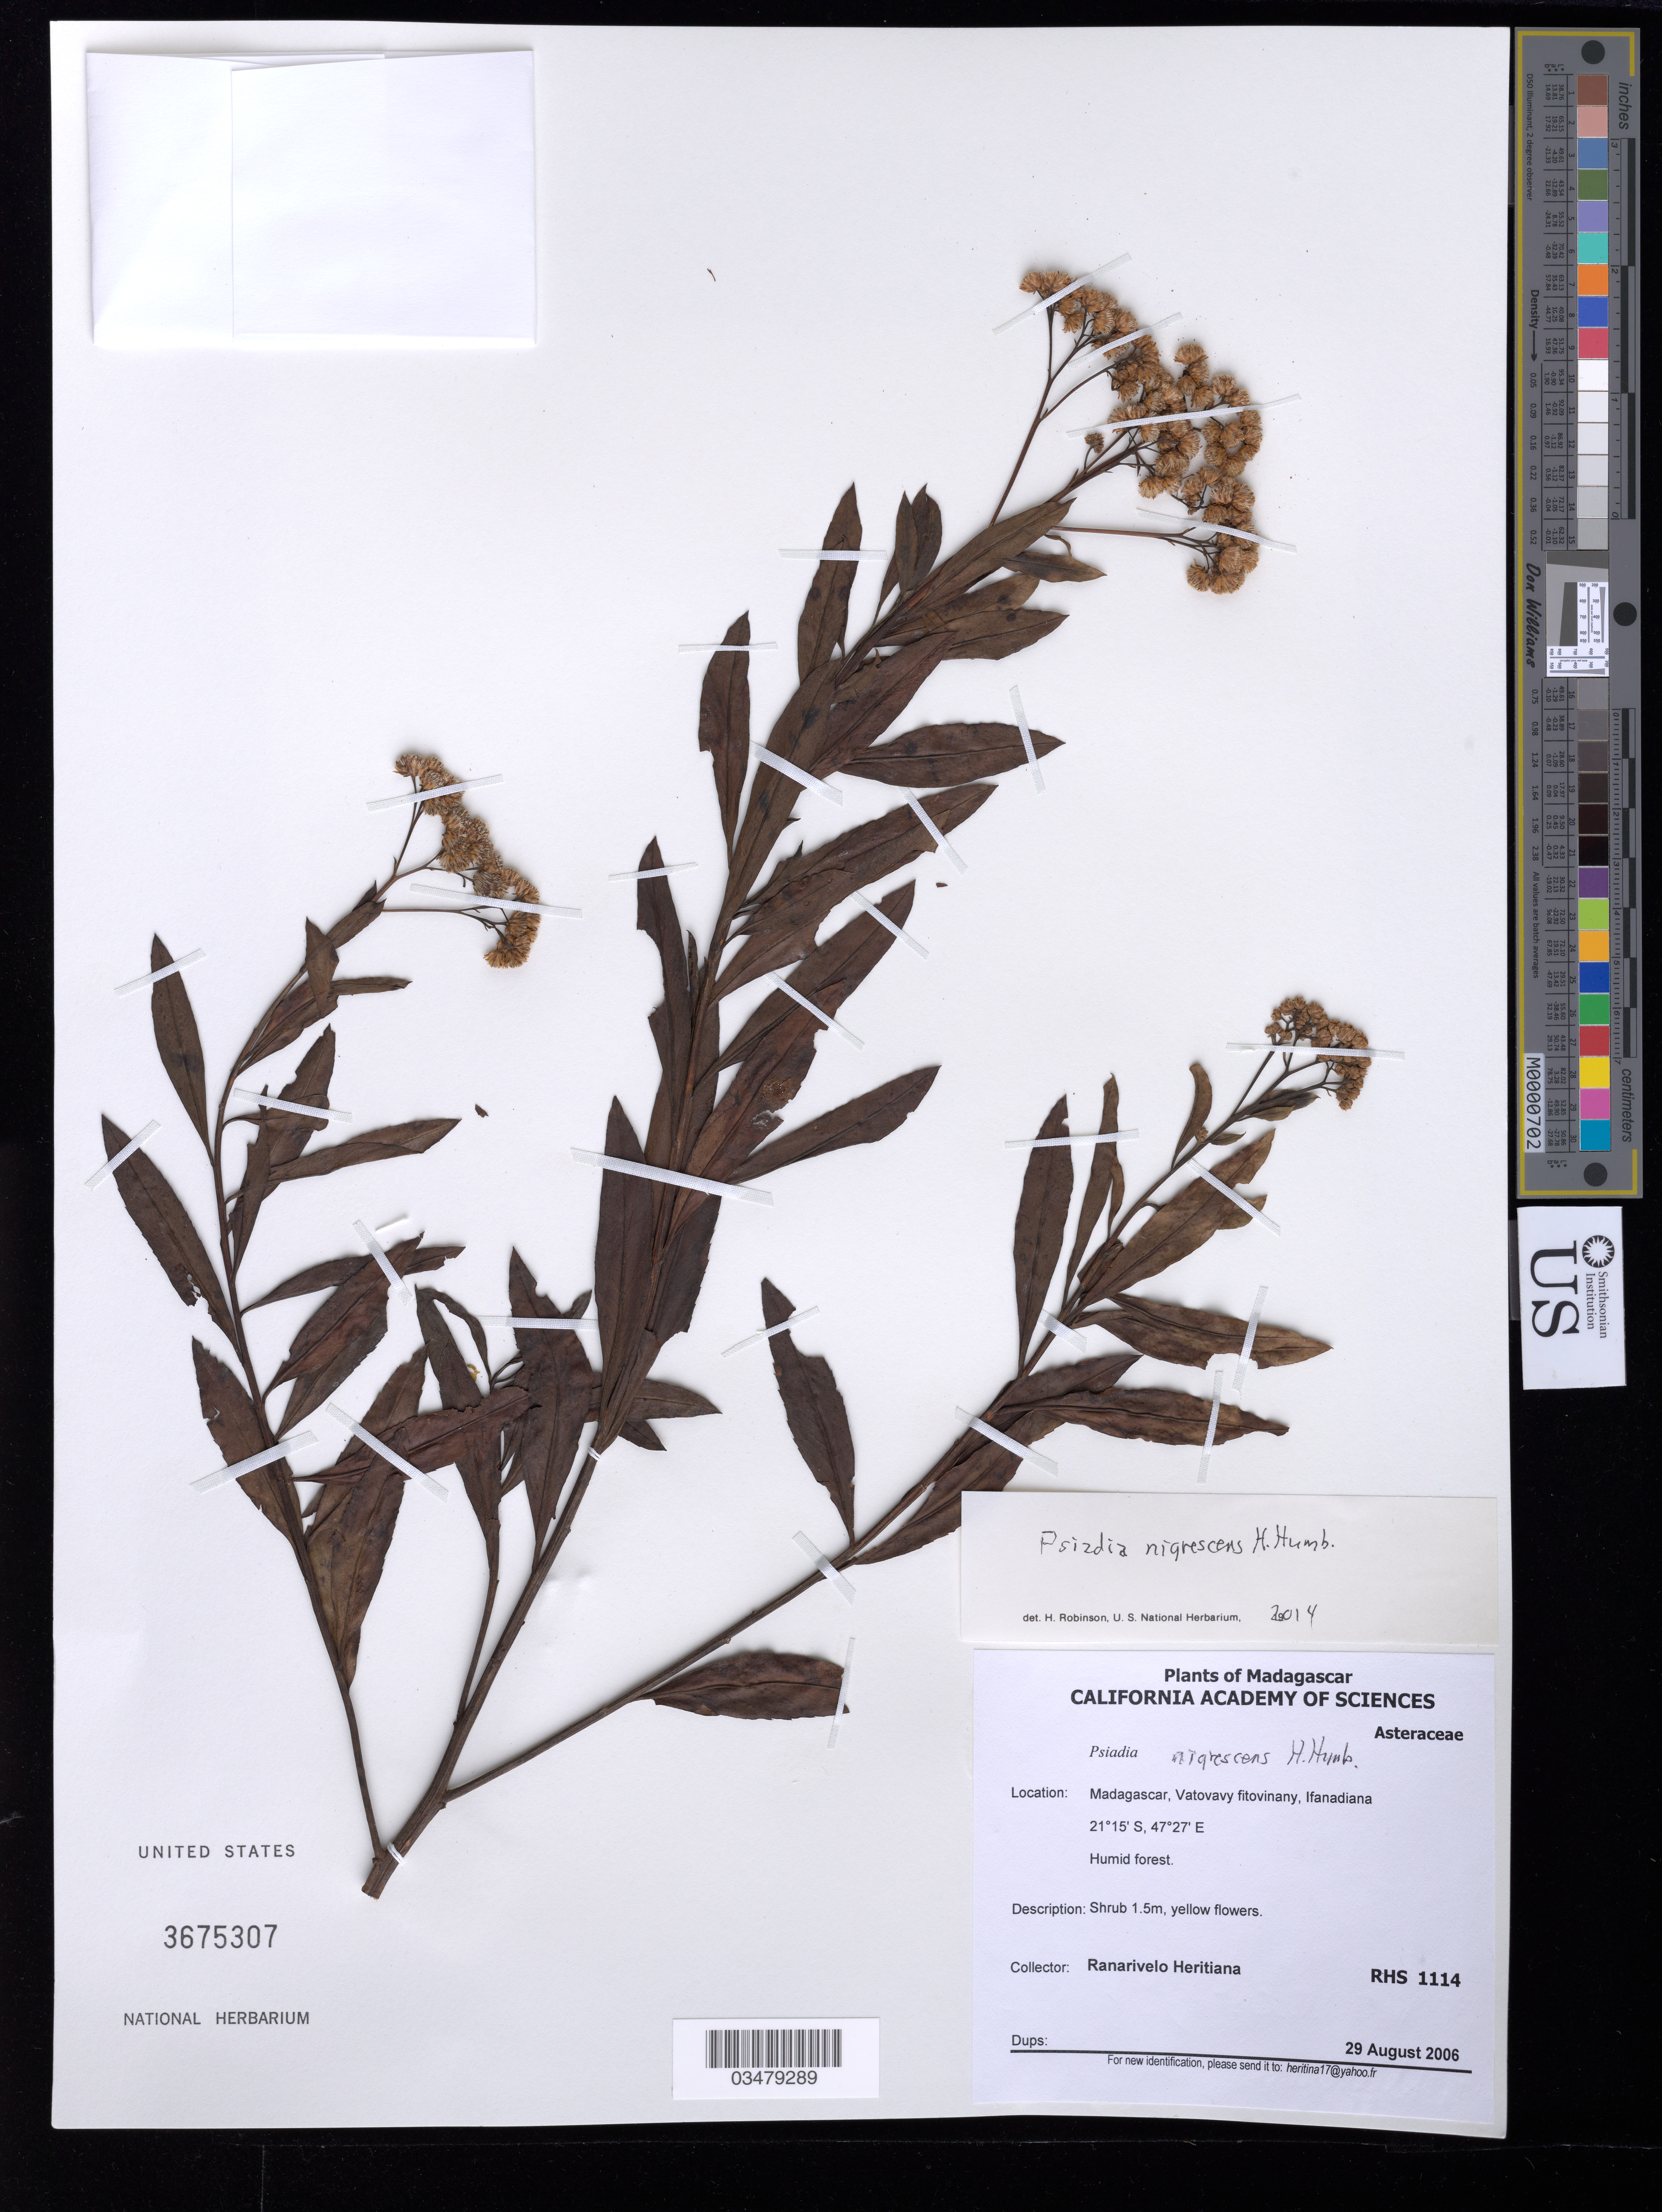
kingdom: Plantae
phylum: Tracheophyta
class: Magnoliopsida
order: Asterales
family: Asteraceae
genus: Psiadia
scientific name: Psiadia nigrescens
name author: Humb.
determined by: Robinson, Harold E., (US)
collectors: R. Heritiana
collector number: RHS 1114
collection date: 2006-08-29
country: Madagascar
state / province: Vatovavy Fitovinany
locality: Ifanadiana.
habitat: Humid forest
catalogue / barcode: US 3675307